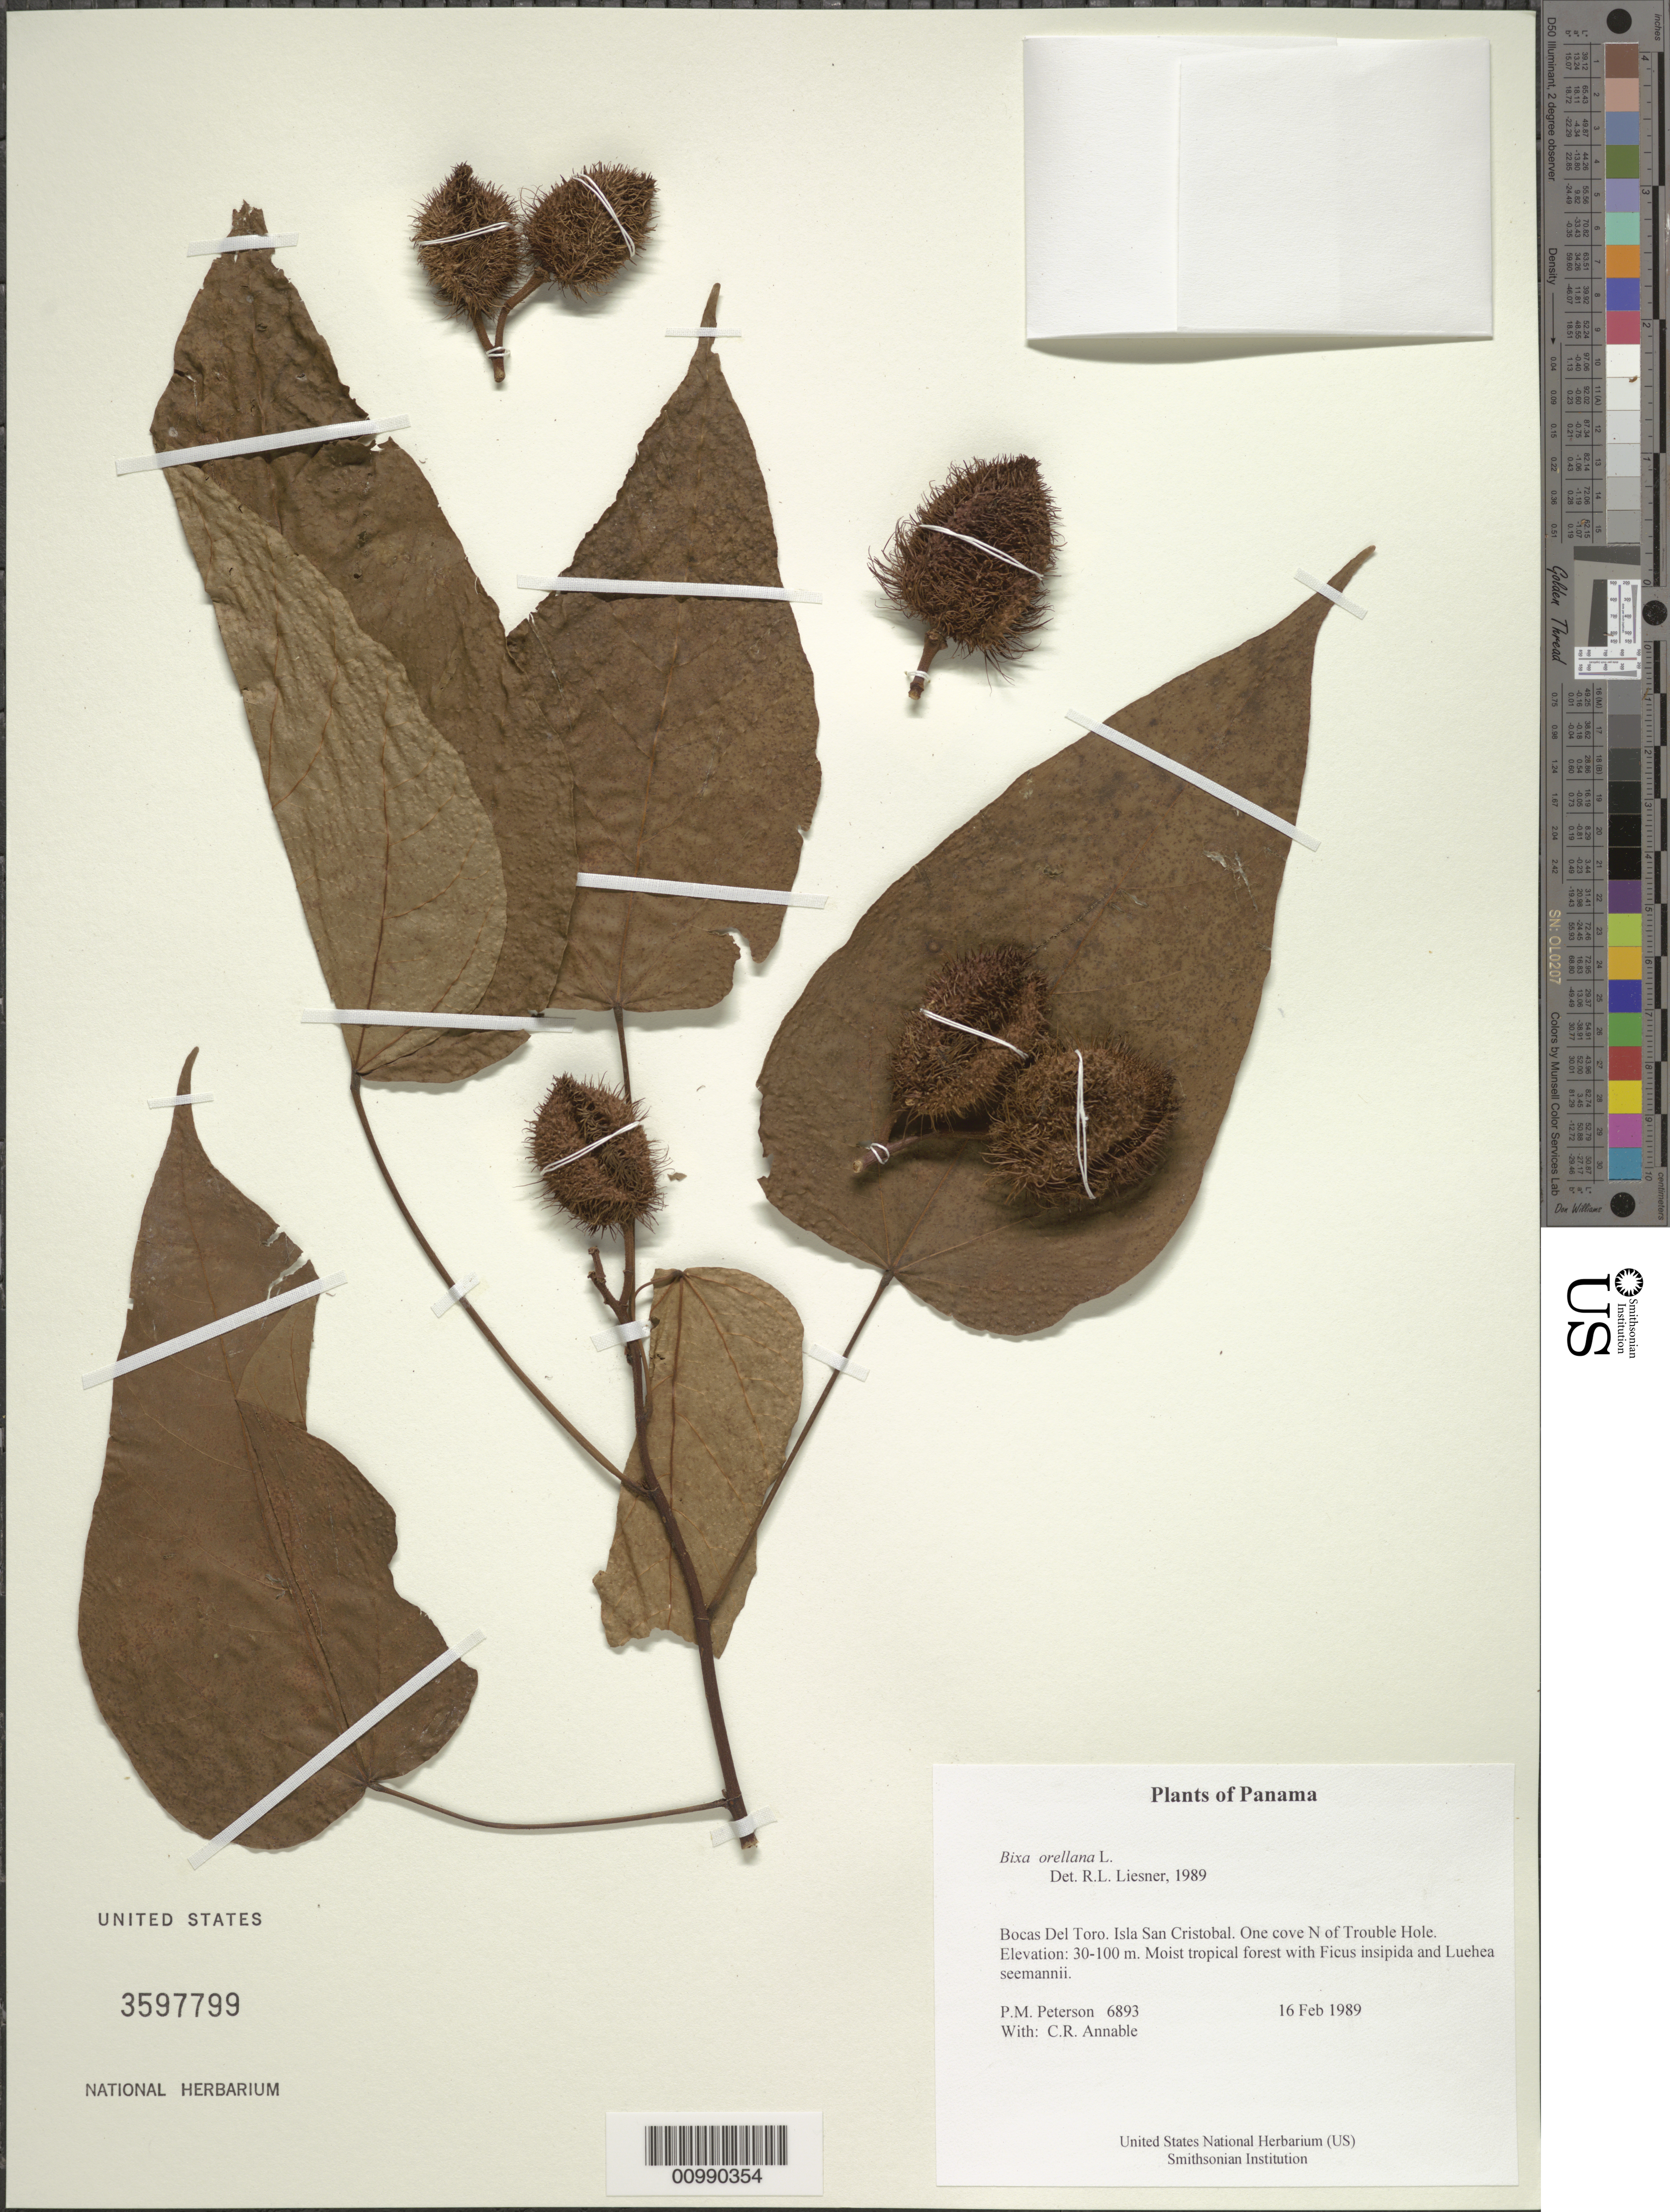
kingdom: Plantae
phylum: Tracheophyta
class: Magnoliopsida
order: Malvales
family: Bixaceae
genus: Bixa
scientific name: Bixa orellana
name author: L.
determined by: Liesner, R. L.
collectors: P. M. Peterson & C. R. Annable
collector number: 06893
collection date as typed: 16 Feb 1989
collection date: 1989-02-16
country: Panama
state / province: Bocas del Toro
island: San Cristobal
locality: One cove N of Trouble Hole.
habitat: Moist tropical forest with Ficus insipida and Luehea seemannii.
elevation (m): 30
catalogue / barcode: US 3597799